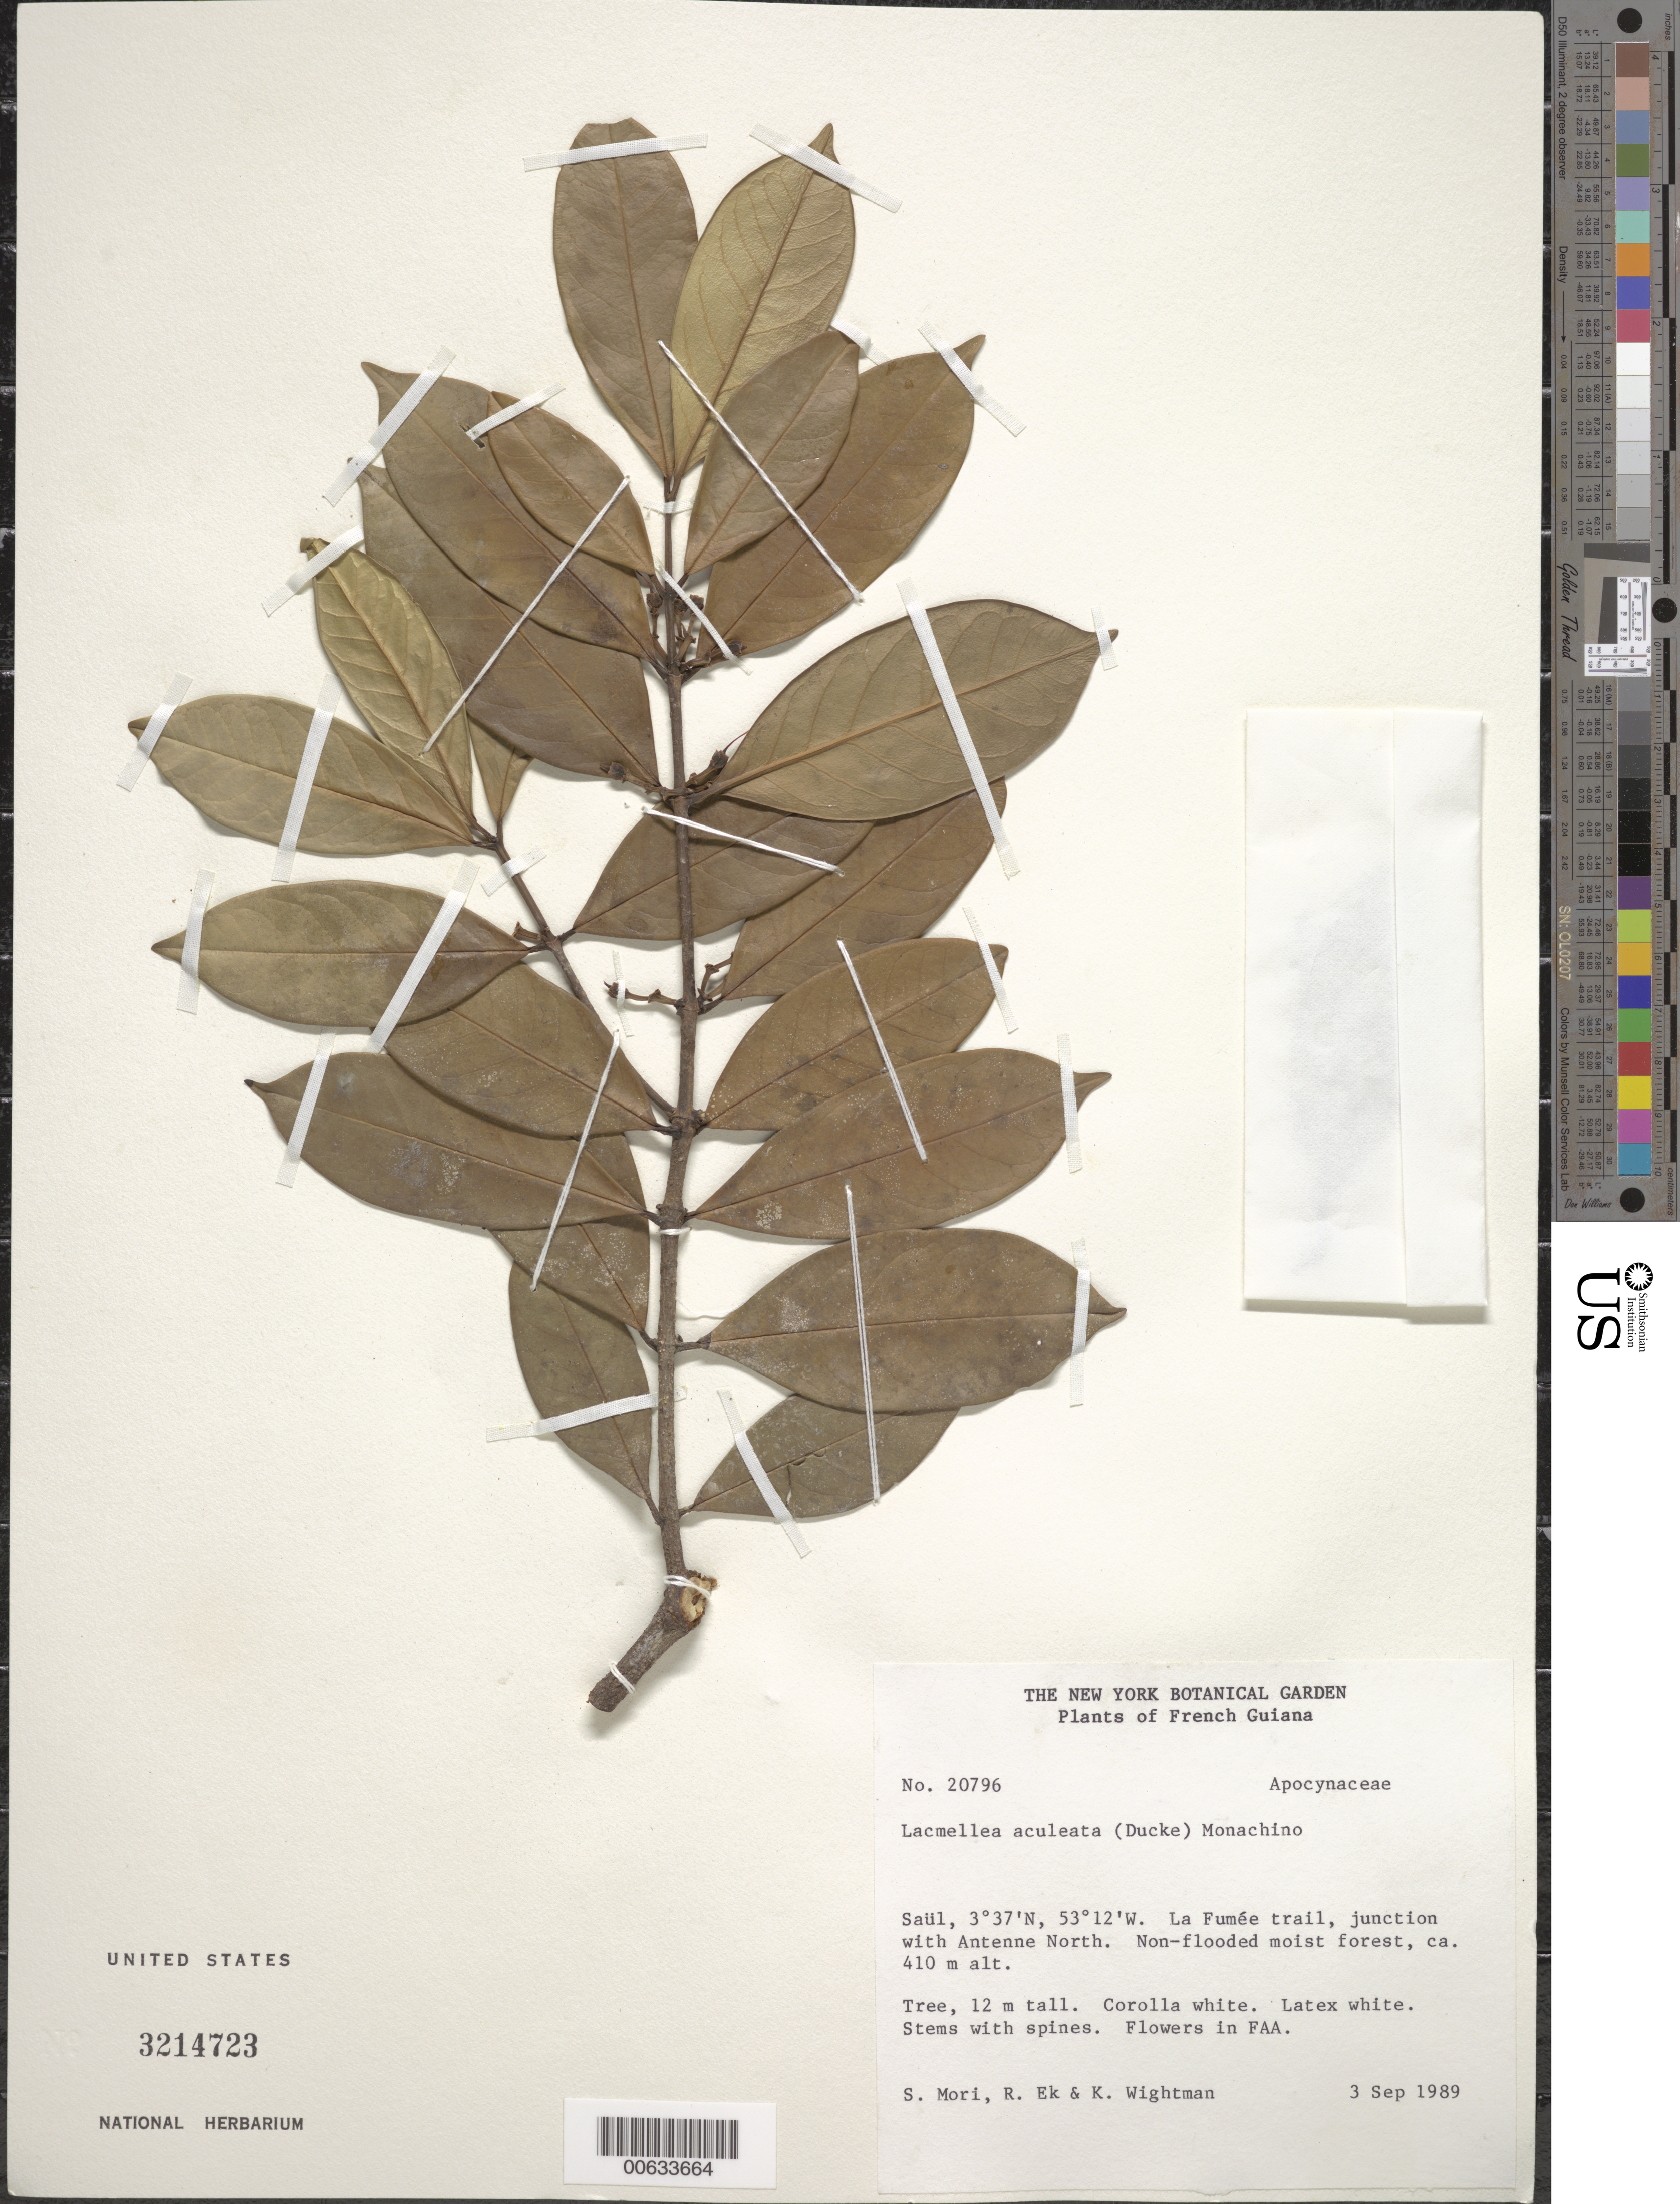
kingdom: Plantae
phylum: Tracheophyta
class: Magnoliopsida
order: Gentianales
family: Apocynaceae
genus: Lacmellea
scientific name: Lacmellea aculeata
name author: (Ducke) Monach.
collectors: S. Mori, R. C. Ek & K. Wightman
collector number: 20796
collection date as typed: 3-Sep-89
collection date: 1989-09-03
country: French Guiana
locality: Saül, La Fumée Mountain Trail, junction with Antenne North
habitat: Non-flooded moist forest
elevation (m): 410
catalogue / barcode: US 3214723